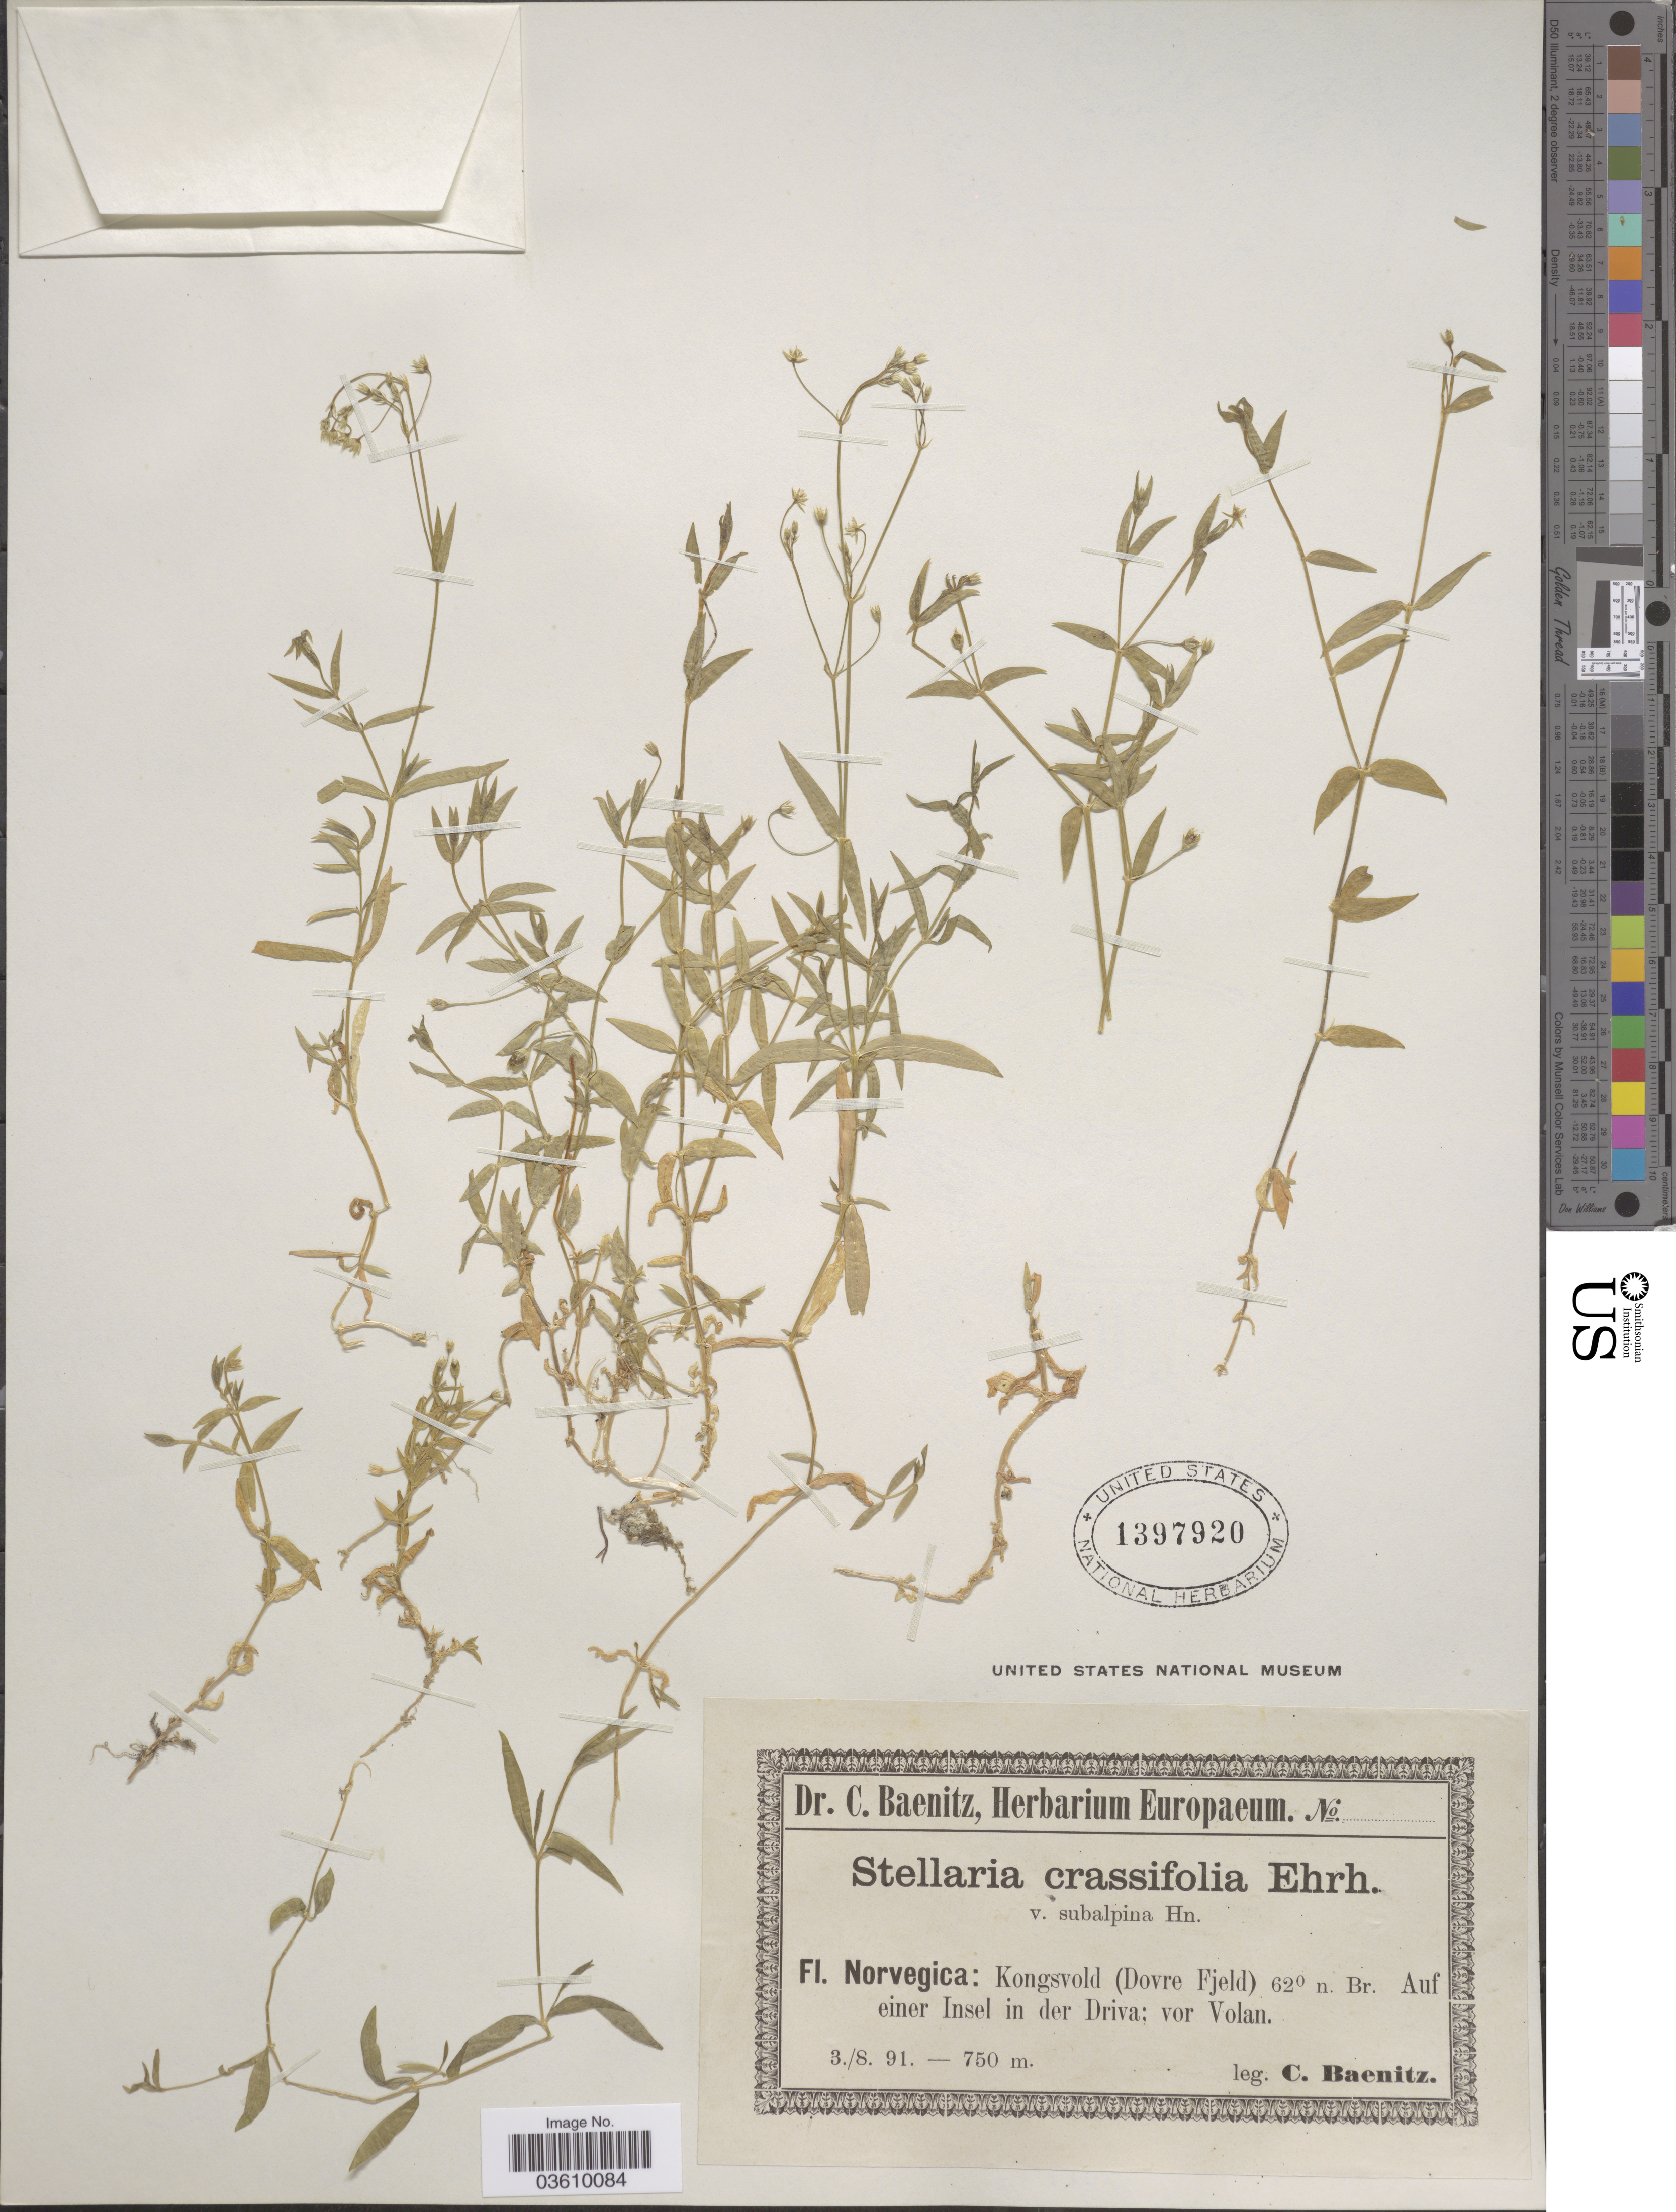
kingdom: Plantae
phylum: Tracheophyta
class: Magnoliopsida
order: Caryophyllales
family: Caryophyllaceae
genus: Stellaria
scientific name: Stellaria crassifolia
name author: Ehrh.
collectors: C. G. Baenitz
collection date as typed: Transcribed d/m/y: 3/8/91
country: Norway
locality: Norvegica: Kongsvold (Dovre Fjeld). Auf einer Insel in der Driva; vor Volan.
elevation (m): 750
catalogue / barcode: US 1397920